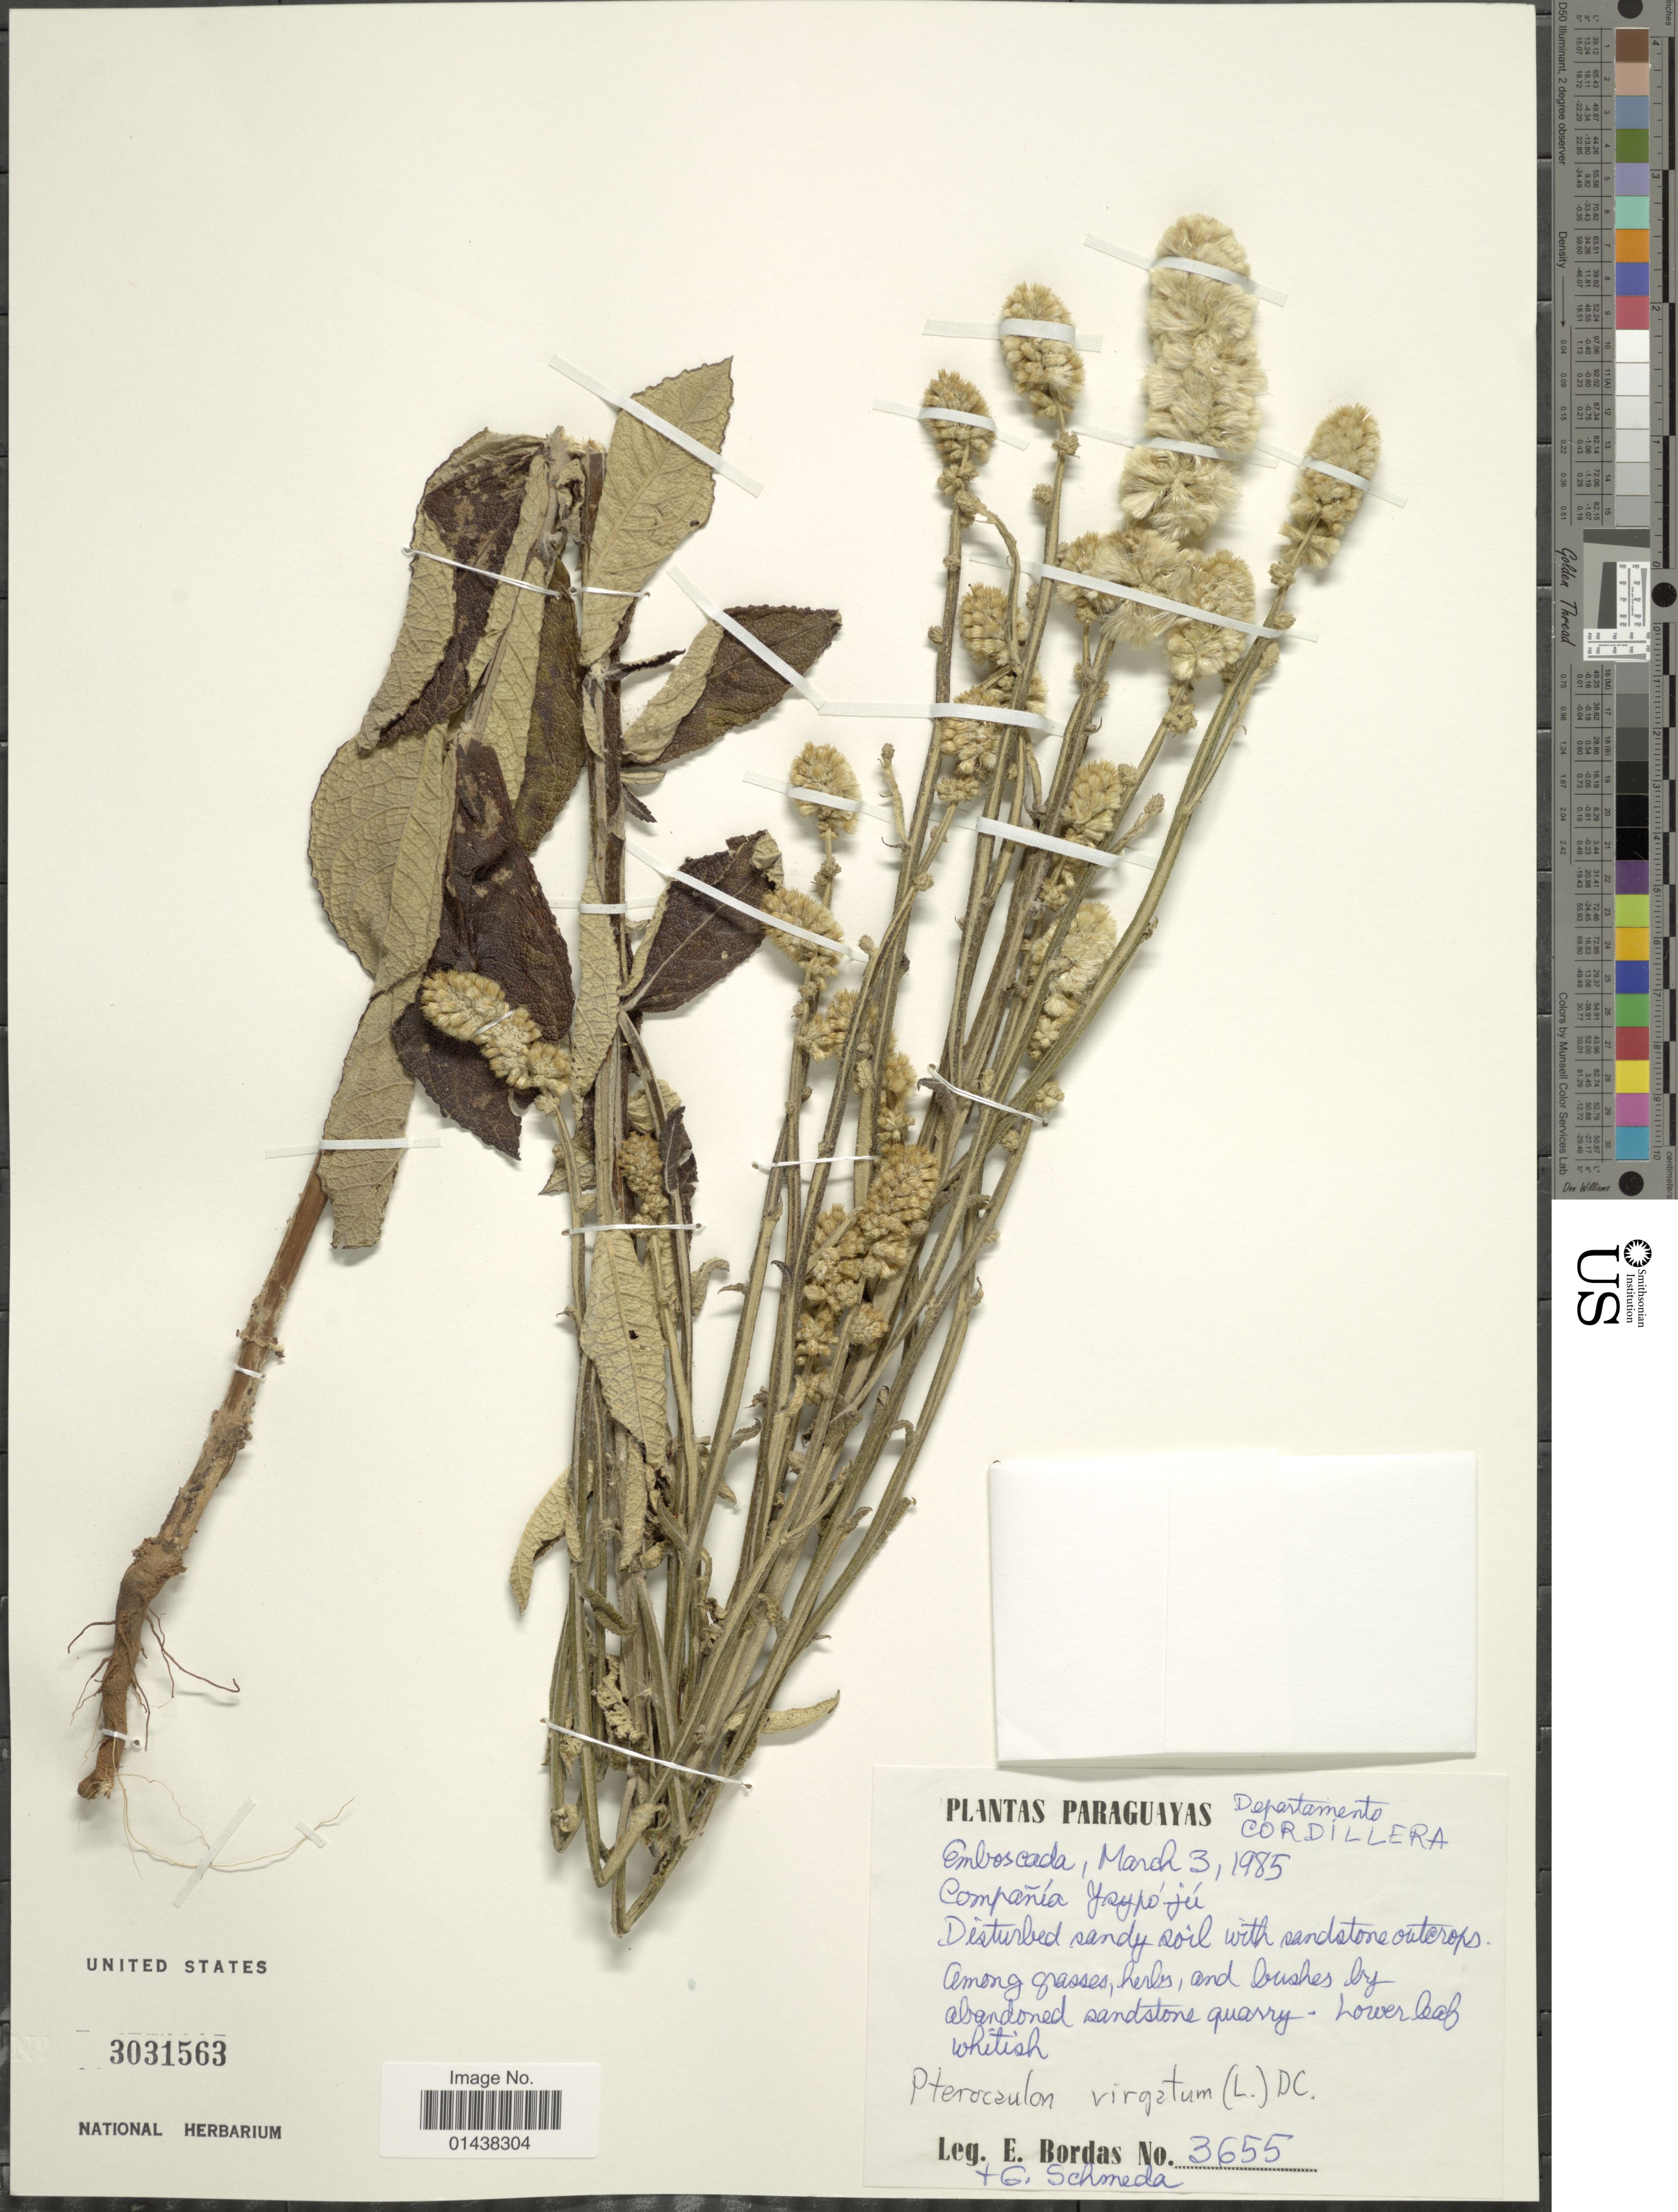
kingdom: Plantae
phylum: Tracheophyta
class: Magnoliopsida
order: Asterales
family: Asteraceae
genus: Pterocaulon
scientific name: Pterocaulon virgatum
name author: (L.) DC.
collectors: E. Bordas & G. Schmeda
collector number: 3655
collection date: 1985-03-03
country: Paraguay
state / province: Cordillera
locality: Emboscada, Compania Ysypoju.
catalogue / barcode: US 3031563